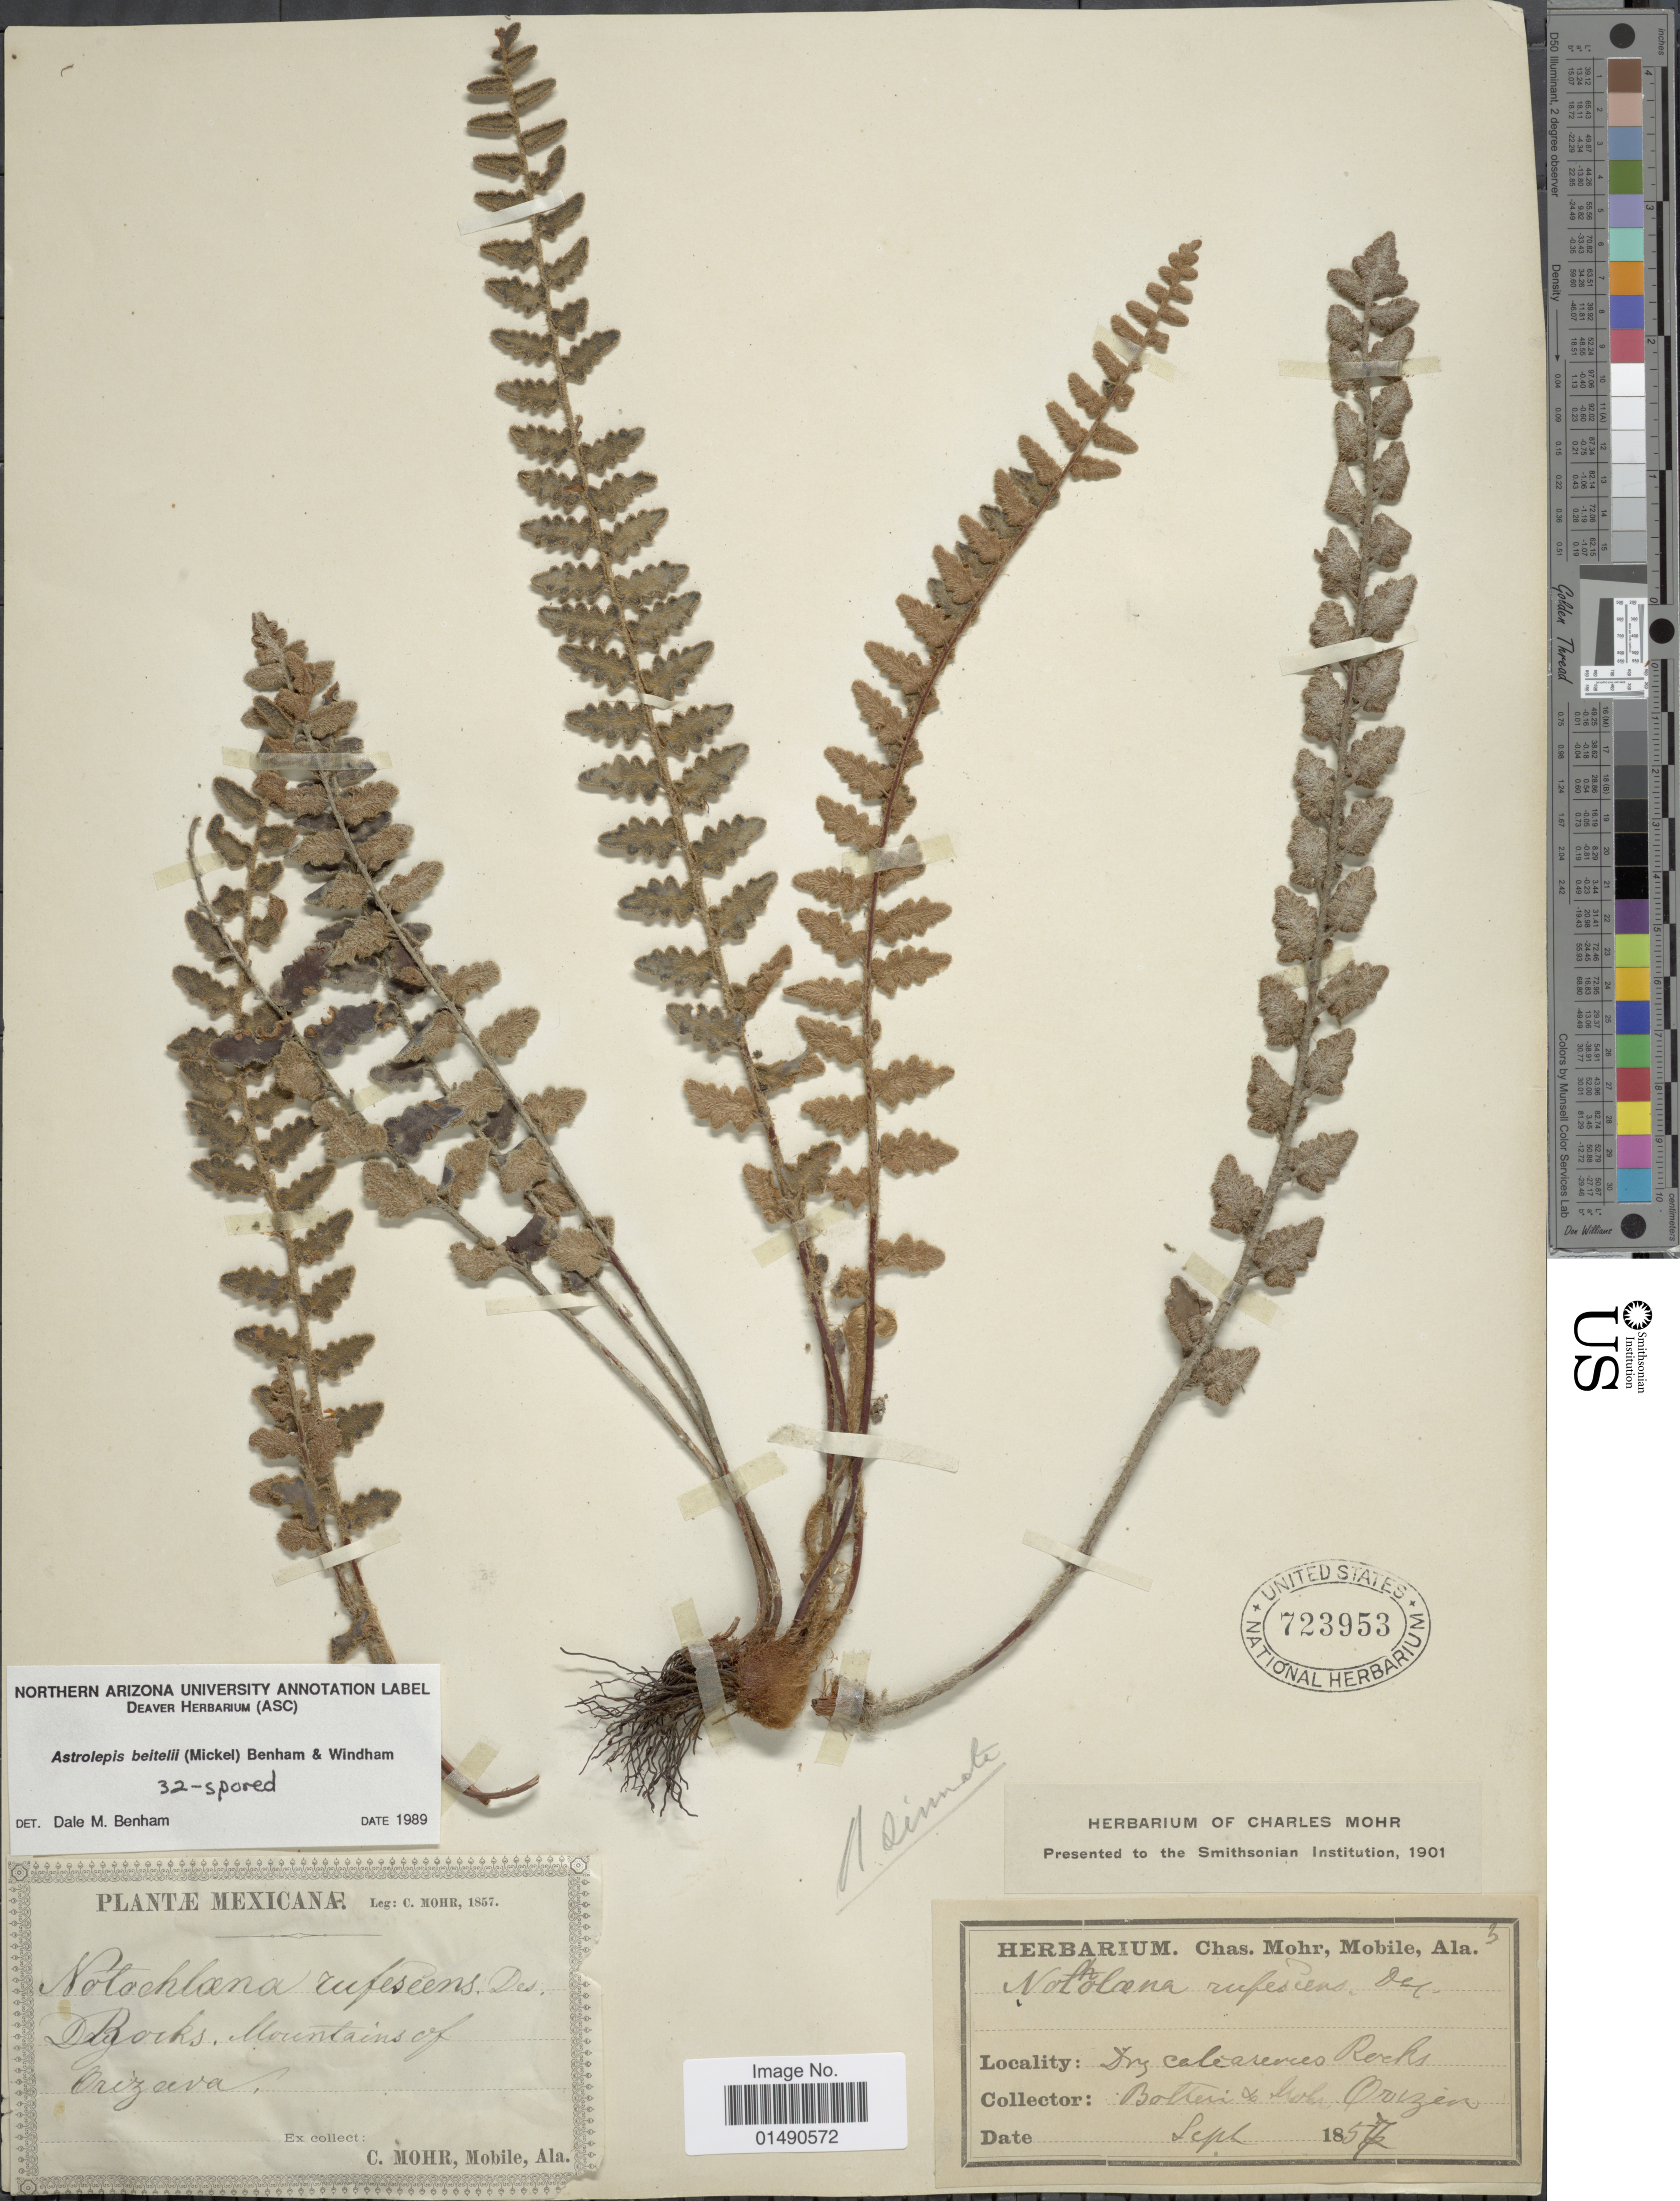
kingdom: Plantae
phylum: Tracheophyta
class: Polypodiopsida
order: Polypodiales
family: Pteridaceae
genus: Astrolepis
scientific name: Astrolepis laevis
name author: (Mart. & Ikonn.-Gal.) Mickel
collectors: C. T. Mohr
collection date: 1857-09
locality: Bot ceri & Irizae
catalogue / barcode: US 723953